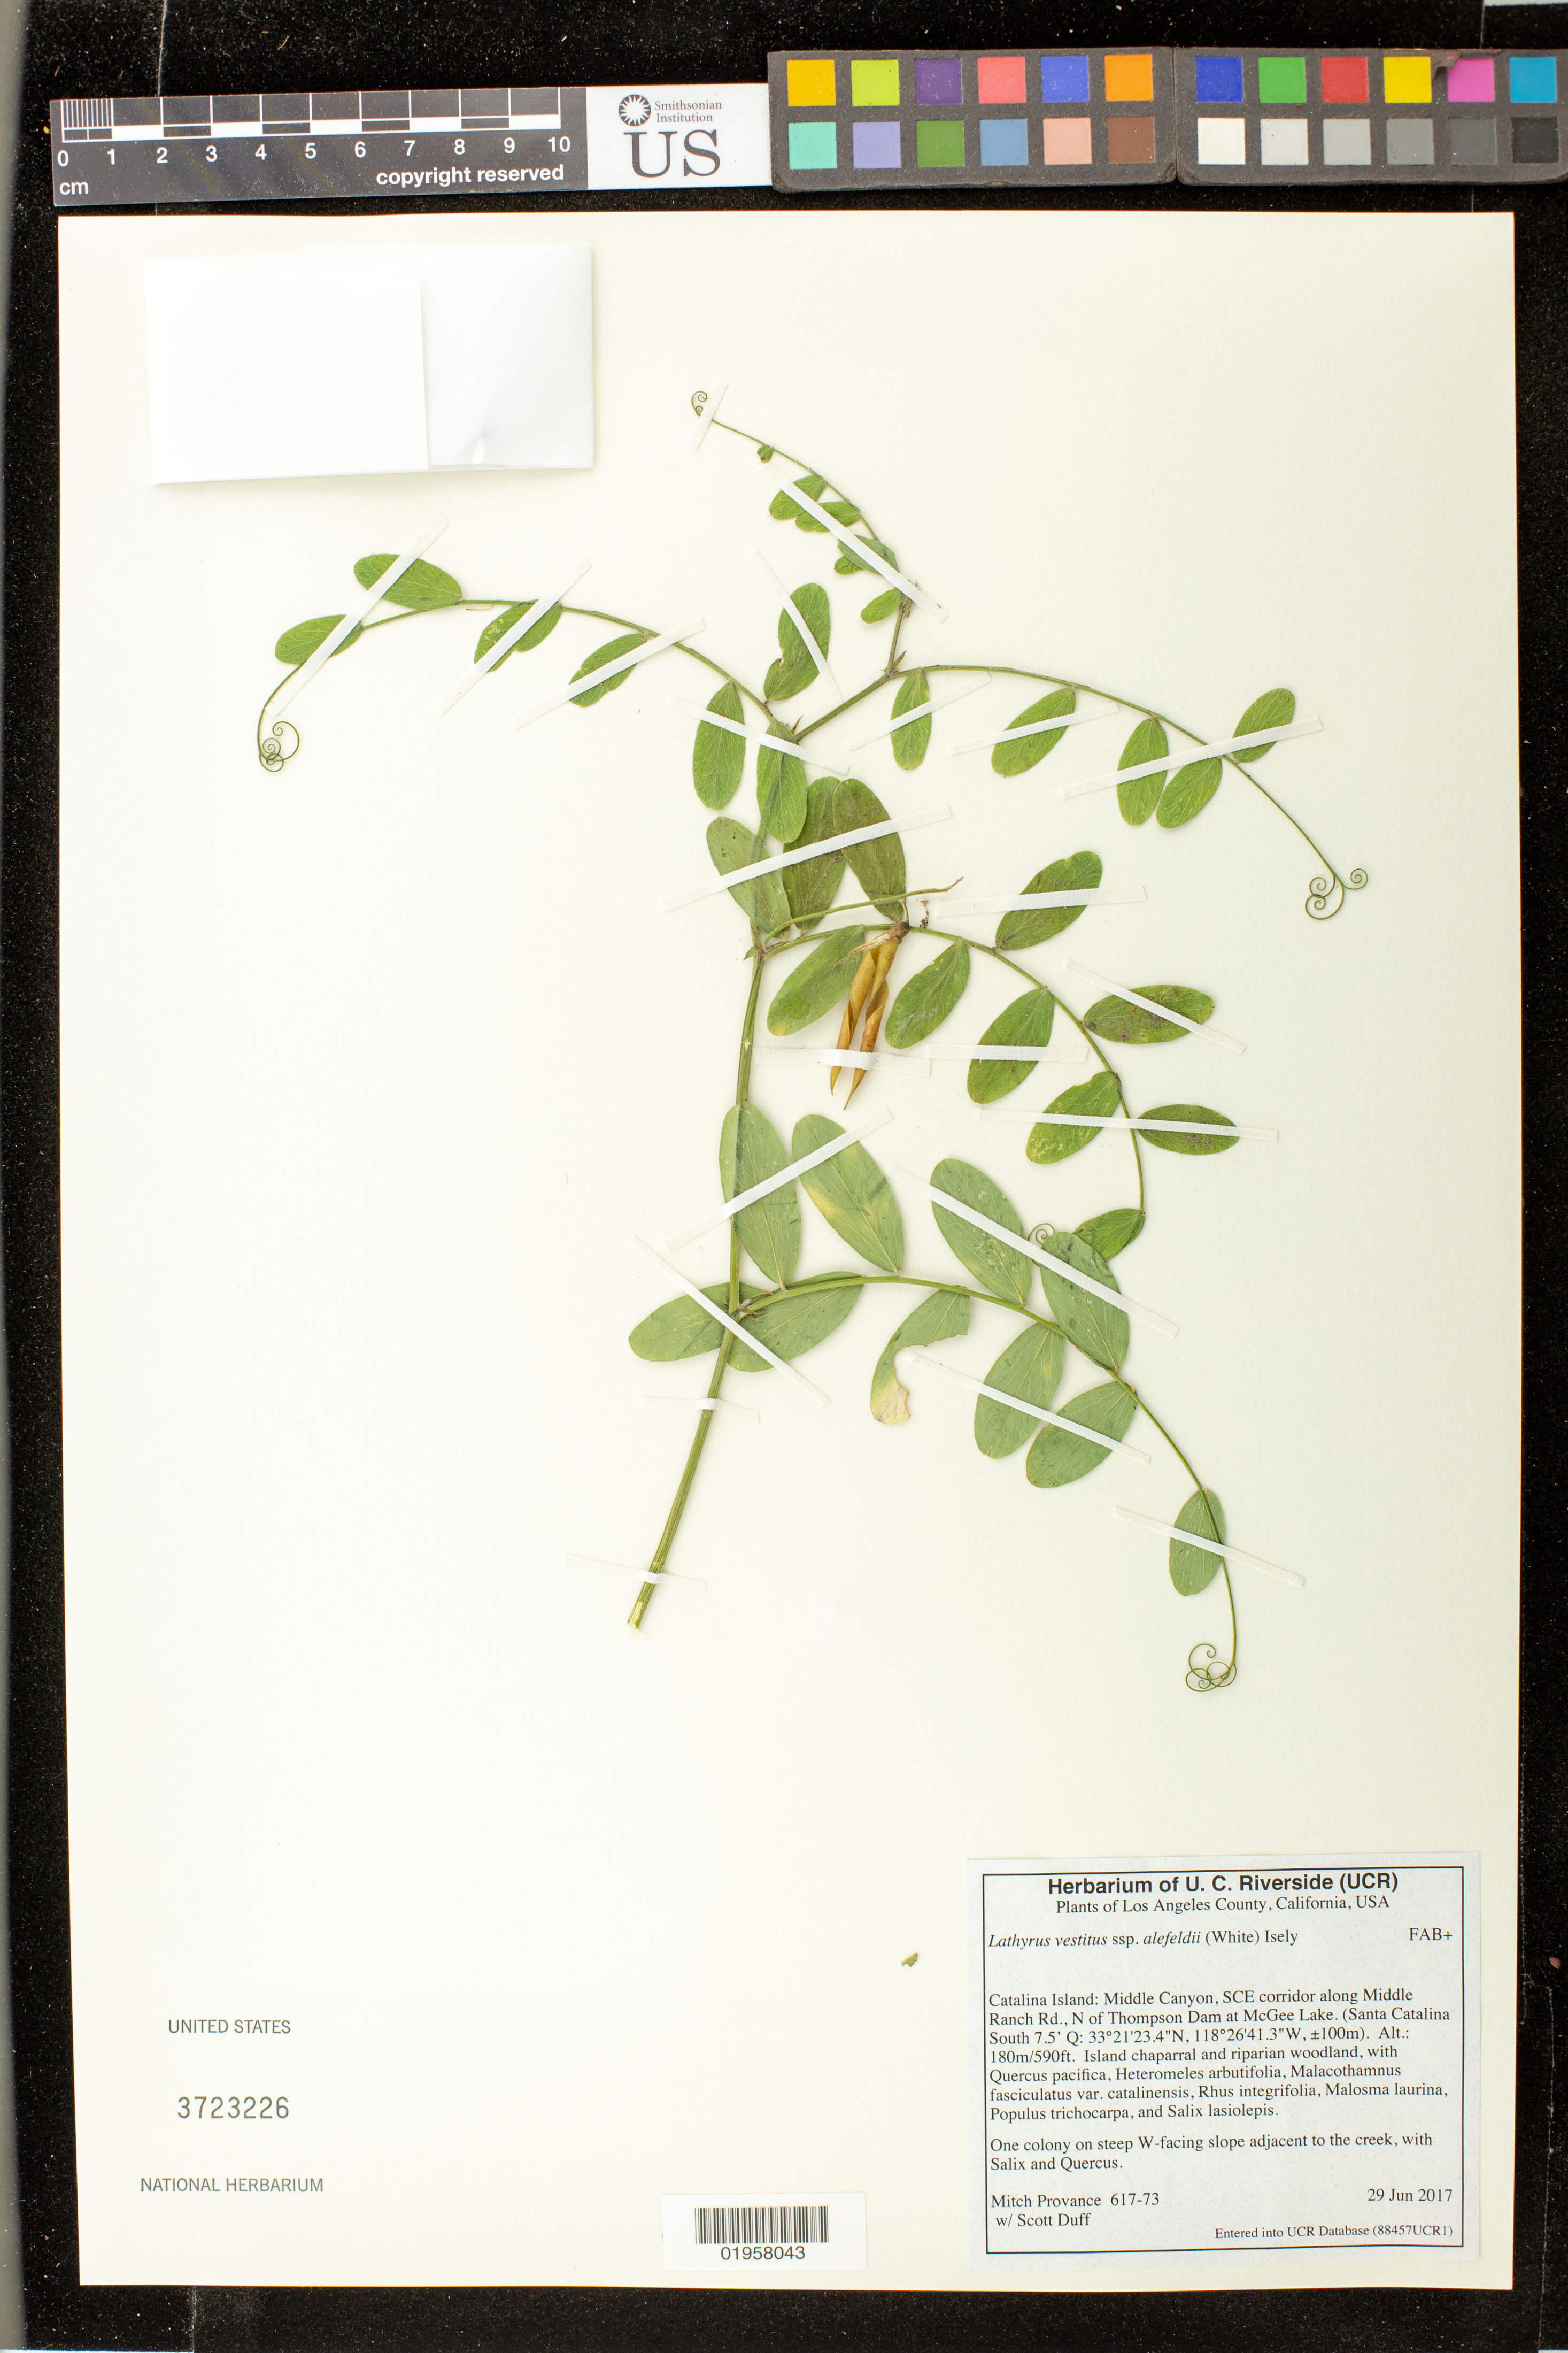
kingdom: Plantae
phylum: Tracheophyta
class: Magnoliopsida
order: Fabales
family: Fabaceae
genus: Lathyrus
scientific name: Lathyrus vestitus ssp. alefeldii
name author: (T.G. White) Isley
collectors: M. Provance & S. Duff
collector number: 617-73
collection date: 2017-06-29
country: United States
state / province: California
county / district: Los Angeles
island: Catalina I.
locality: Catalina Island: Middle Canyon, SCE corridor along Middle Ranch Rd., N of Thompson Dam at McGee Lake (Santa Catalina South 7.5' Q)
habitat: Island chaparral and riparian woodland with Quercus pacifica,Heteromeles arbutifolia, Malacothamnus fasciculatus var. catalinensis, Rhus inegrifolia, Malosma laurina, Populus trichocarpa and Salix lasiolepis. One colony on steep W-facing slope adjacent to the creek, with Salix and Quercus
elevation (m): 180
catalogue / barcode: US 3723226